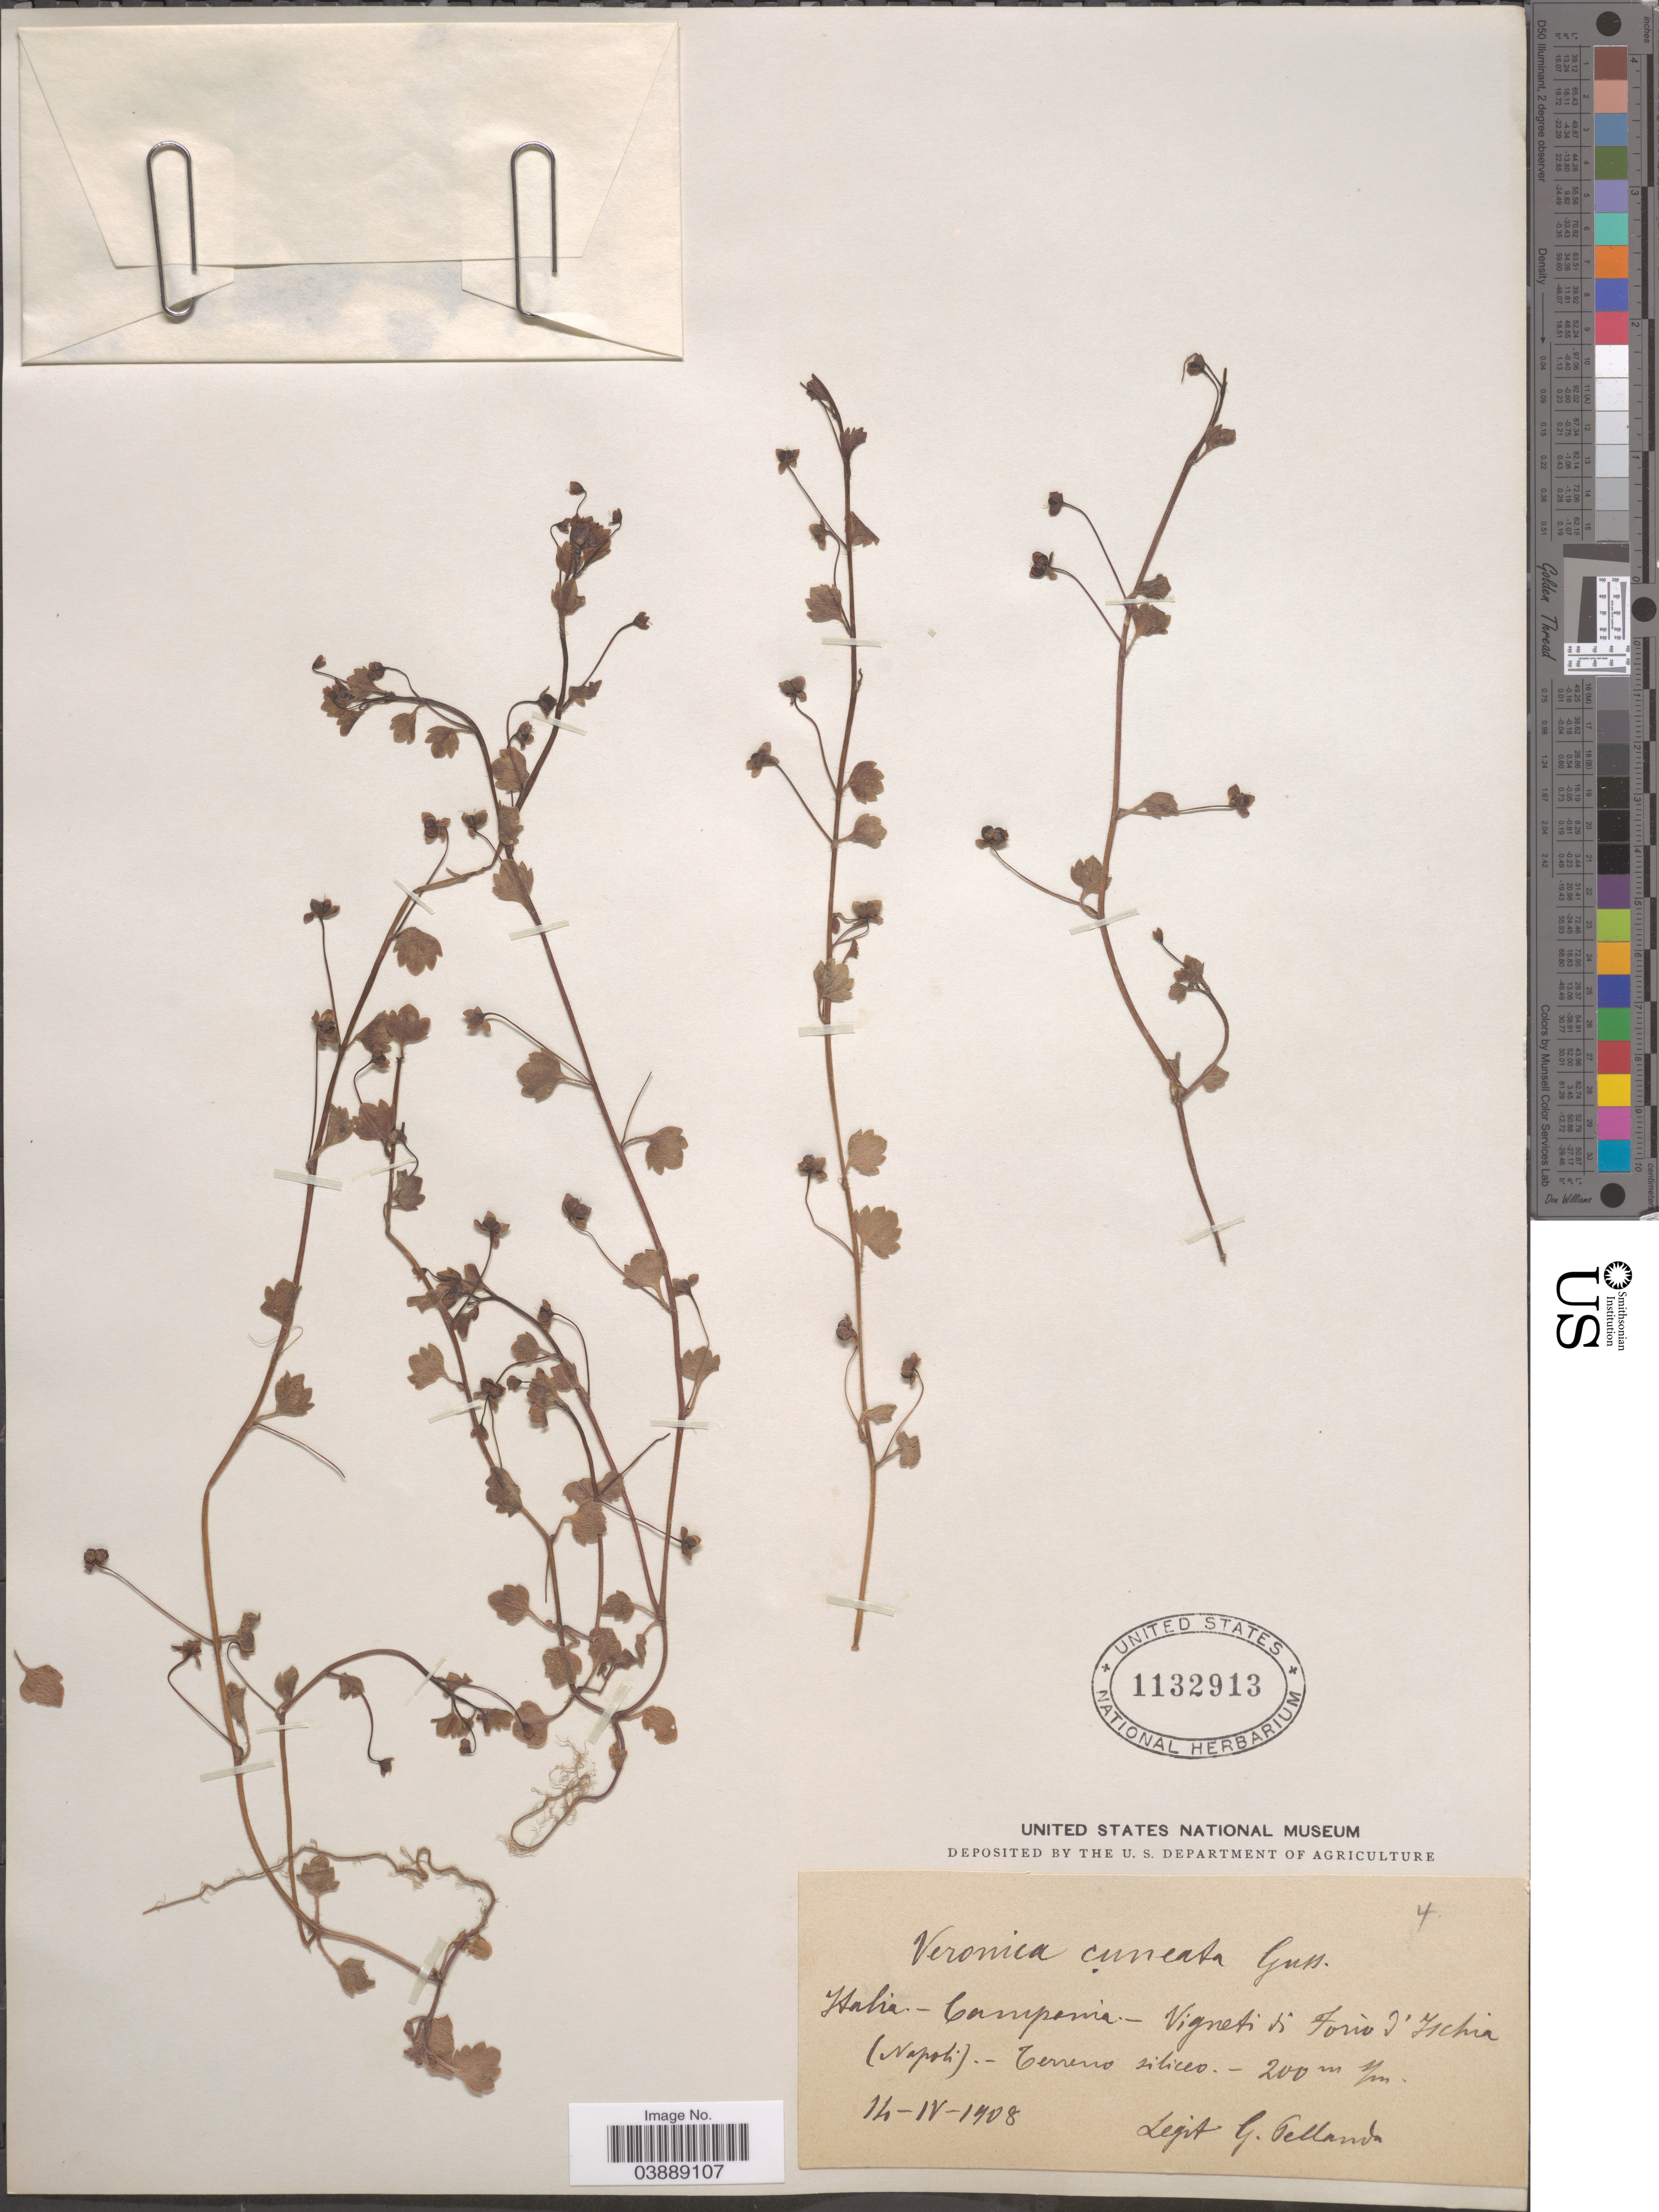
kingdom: Plantae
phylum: Tracheophyta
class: Magnoliopsida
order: Lamiales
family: Plantaginaceae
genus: Veronica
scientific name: Veronica cuneata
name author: Gussone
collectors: G. Pelland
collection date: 1908-04-14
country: Italy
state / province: Campania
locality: Vigneti f Forio J' Ischia (Napoli).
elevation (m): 200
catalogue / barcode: US 1132913